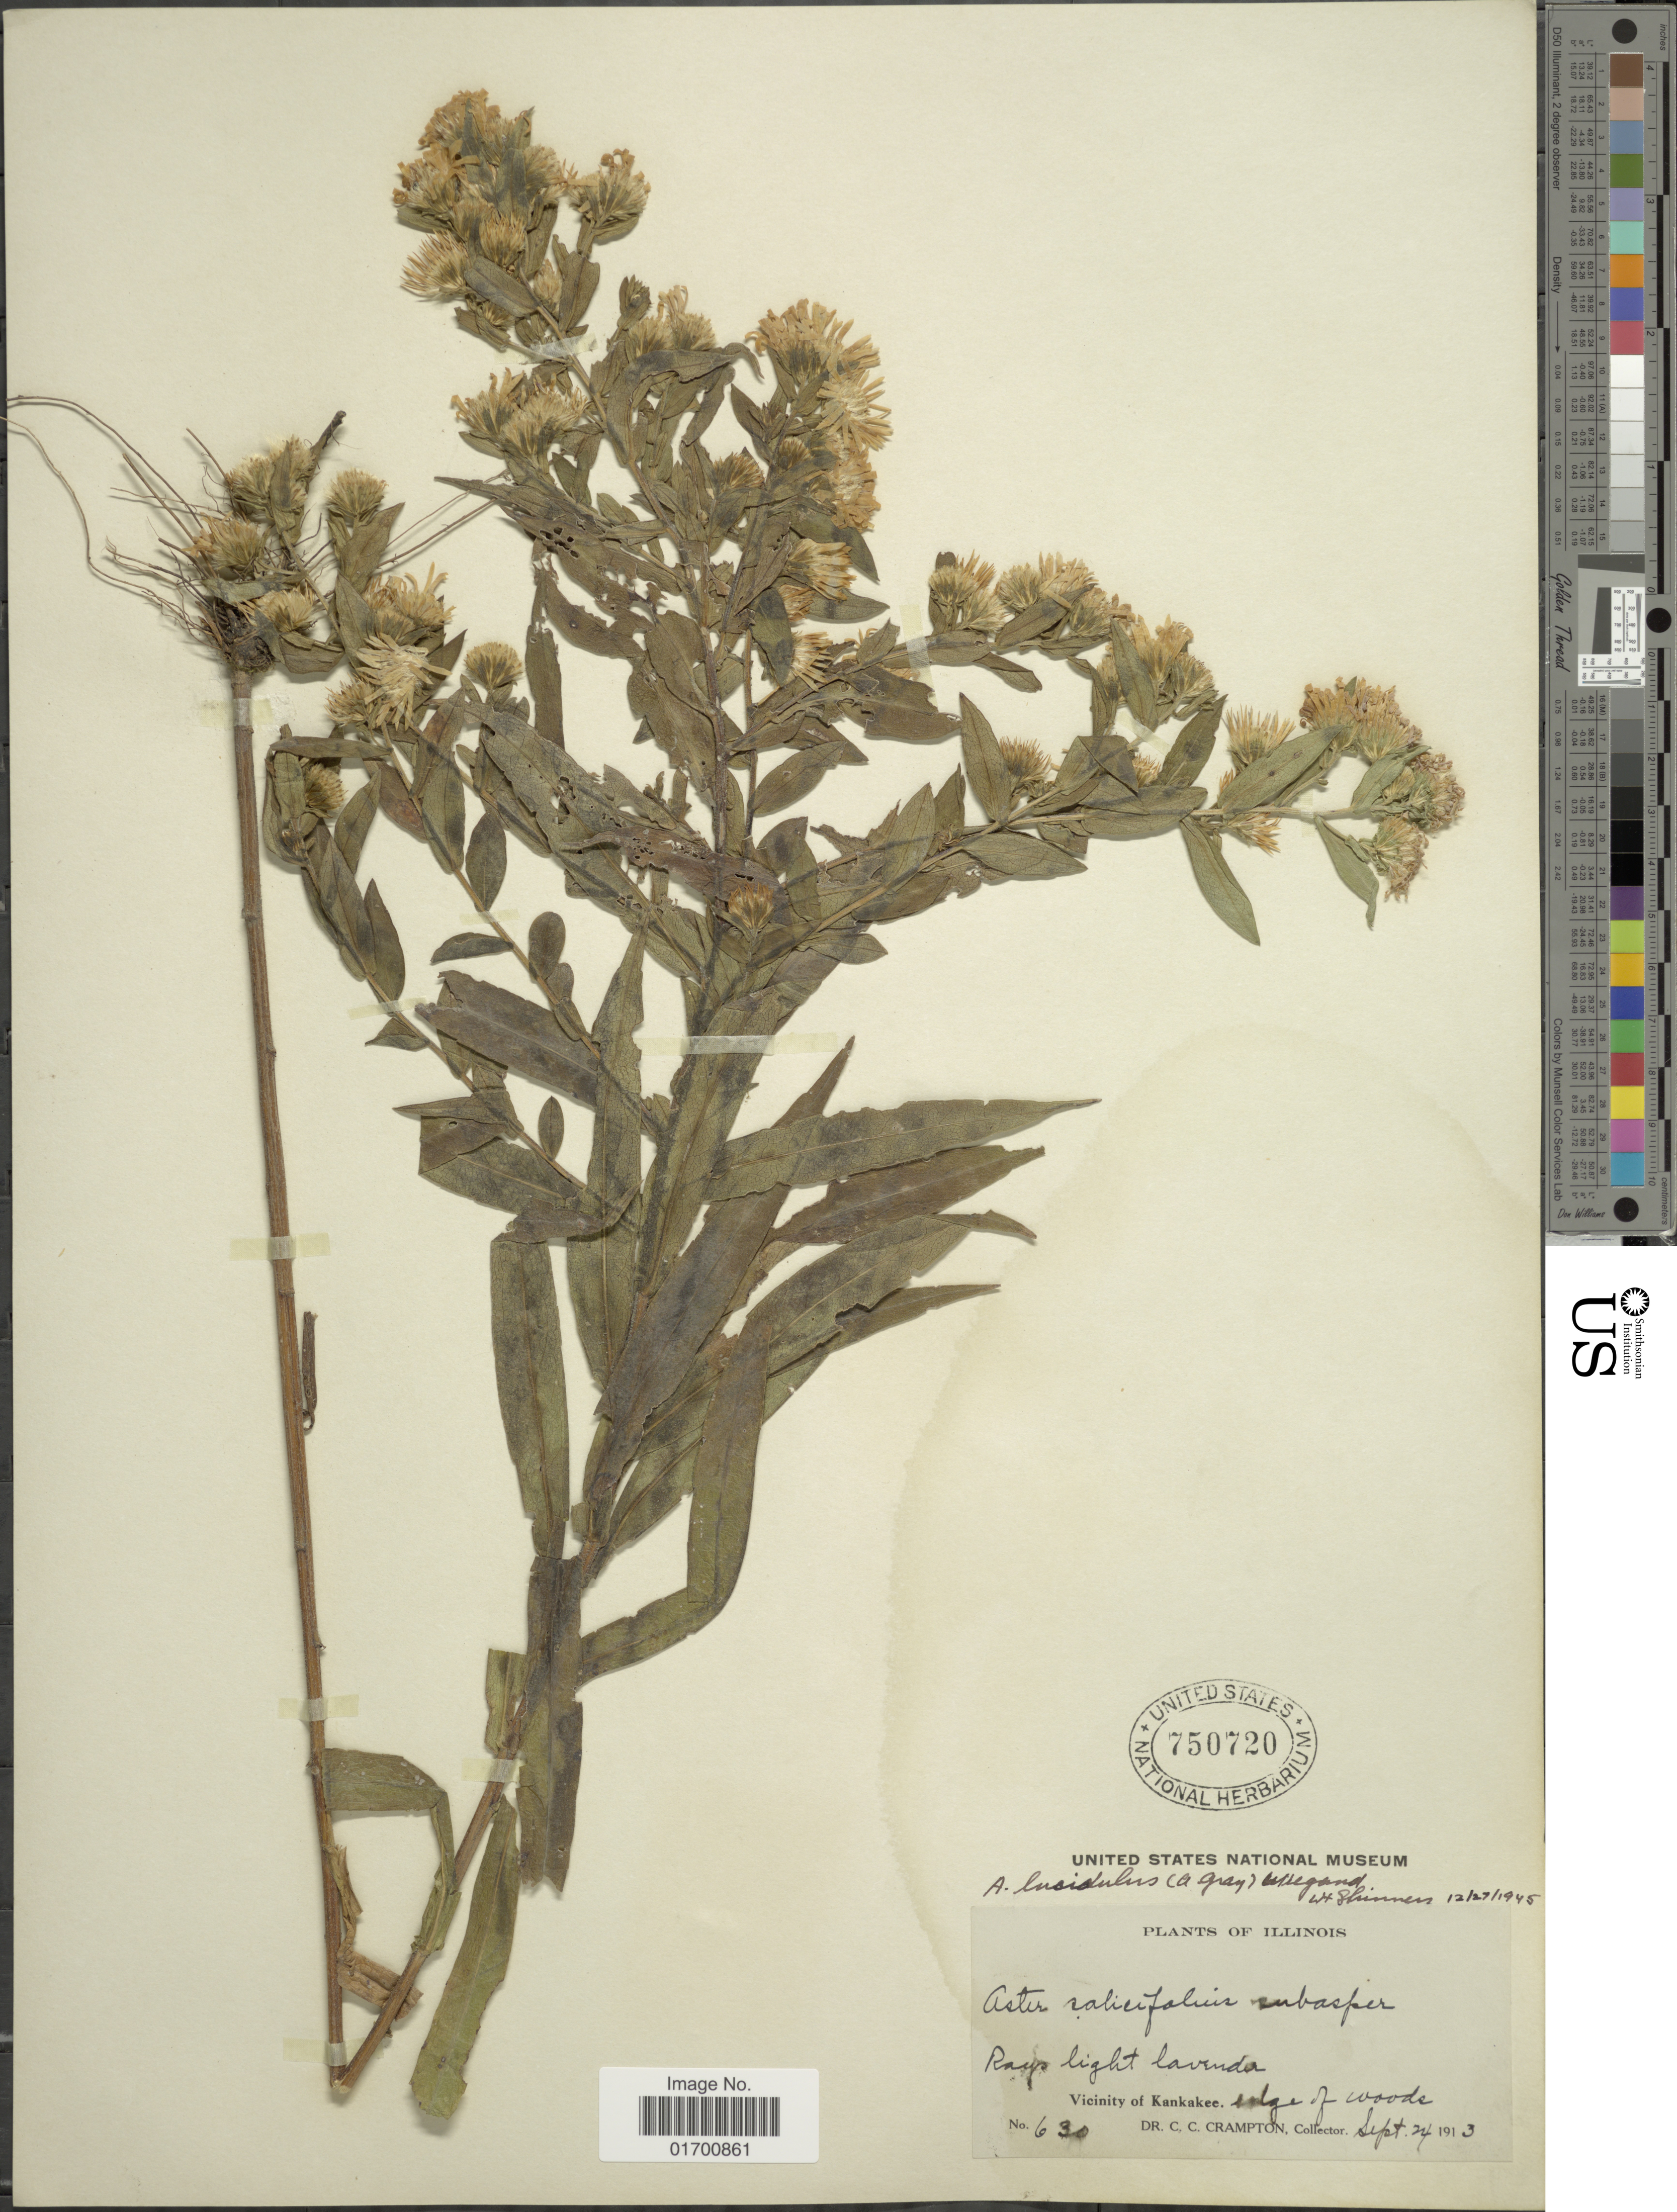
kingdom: Plantae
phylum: Tracheophyta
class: Magnoliopsida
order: Asterales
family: Asteraceae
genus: Symphyotrichum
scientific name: Symphyotrichum firmum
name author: (Nees) G.L. Nesom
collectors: C. Crampton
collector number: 630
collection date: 1913-09-24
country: United States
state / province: Illinois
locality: Vicinity of Kankakee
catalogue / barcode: US 750720